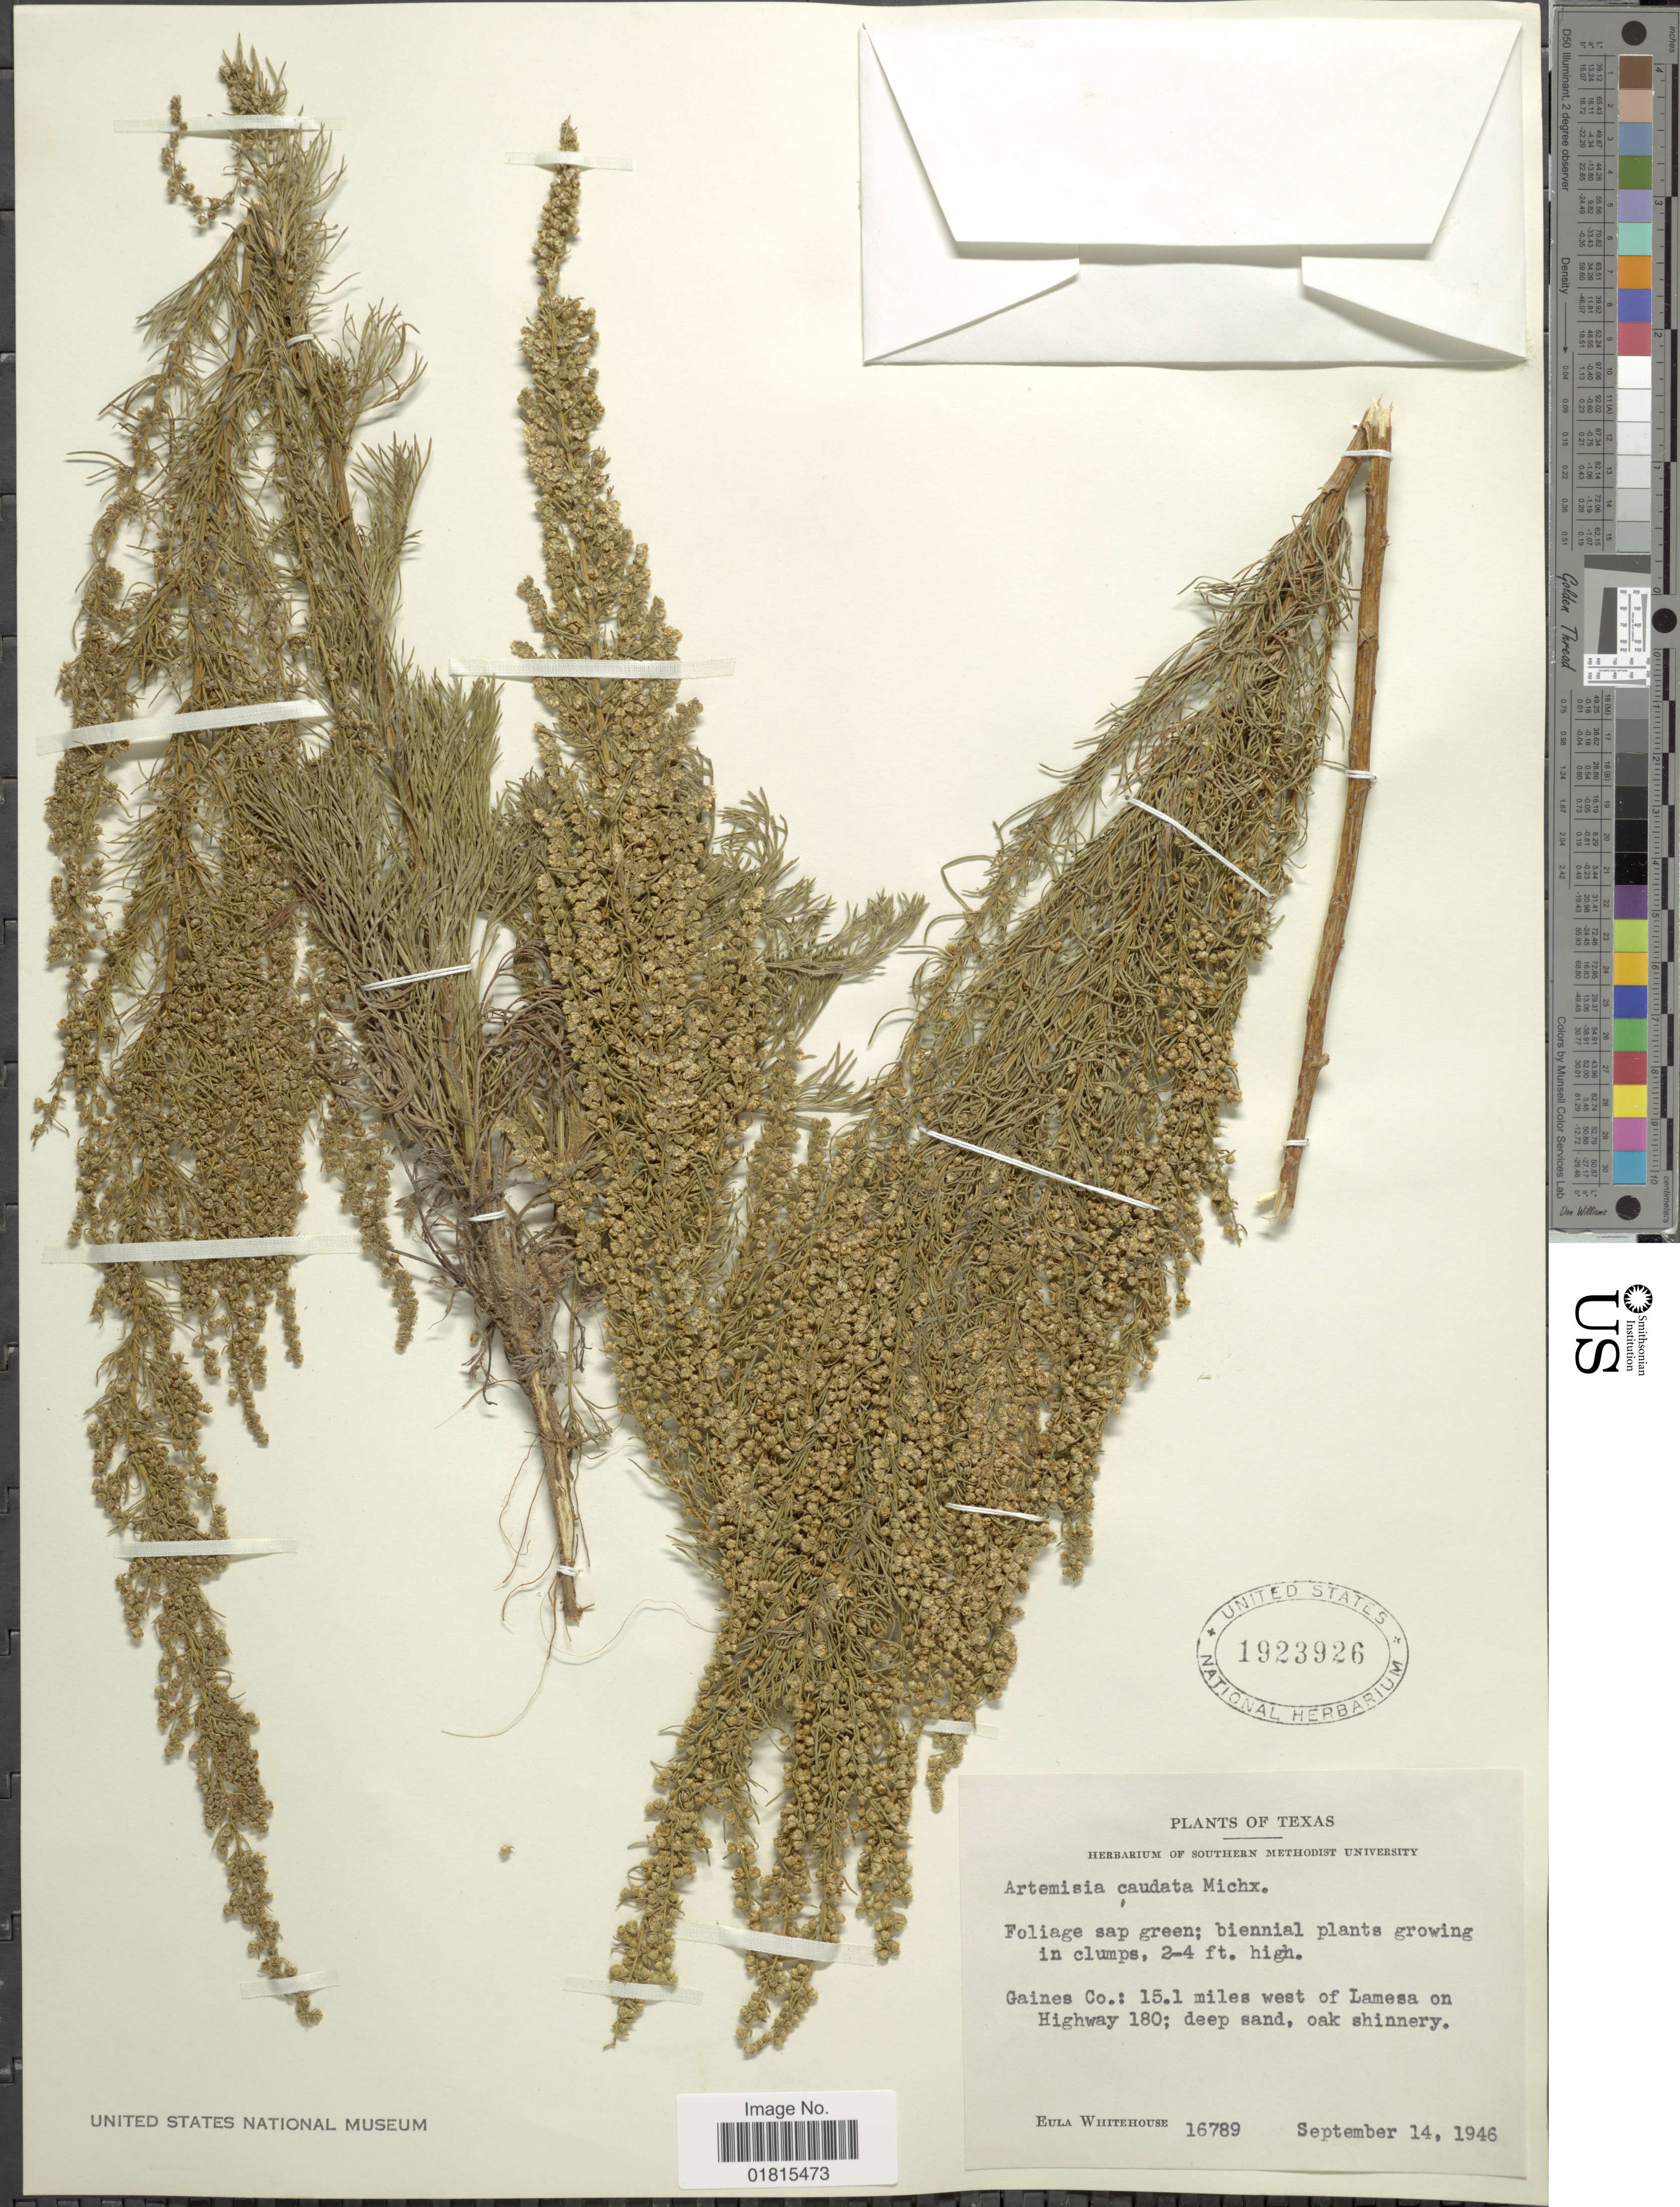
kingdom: Plantae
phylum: Tracheophyta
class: Magnoliopsida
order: Asterales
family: Asteraceae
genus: Artemisia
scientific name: Artemisia filifolia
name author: Torr.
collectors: E. Whitehouse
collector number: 16789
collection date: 1946-09-14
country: United States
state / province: Texas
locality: Gaines Co.: 15.1 miles west of Lamesa on Highway 180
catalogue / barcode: US 1923926